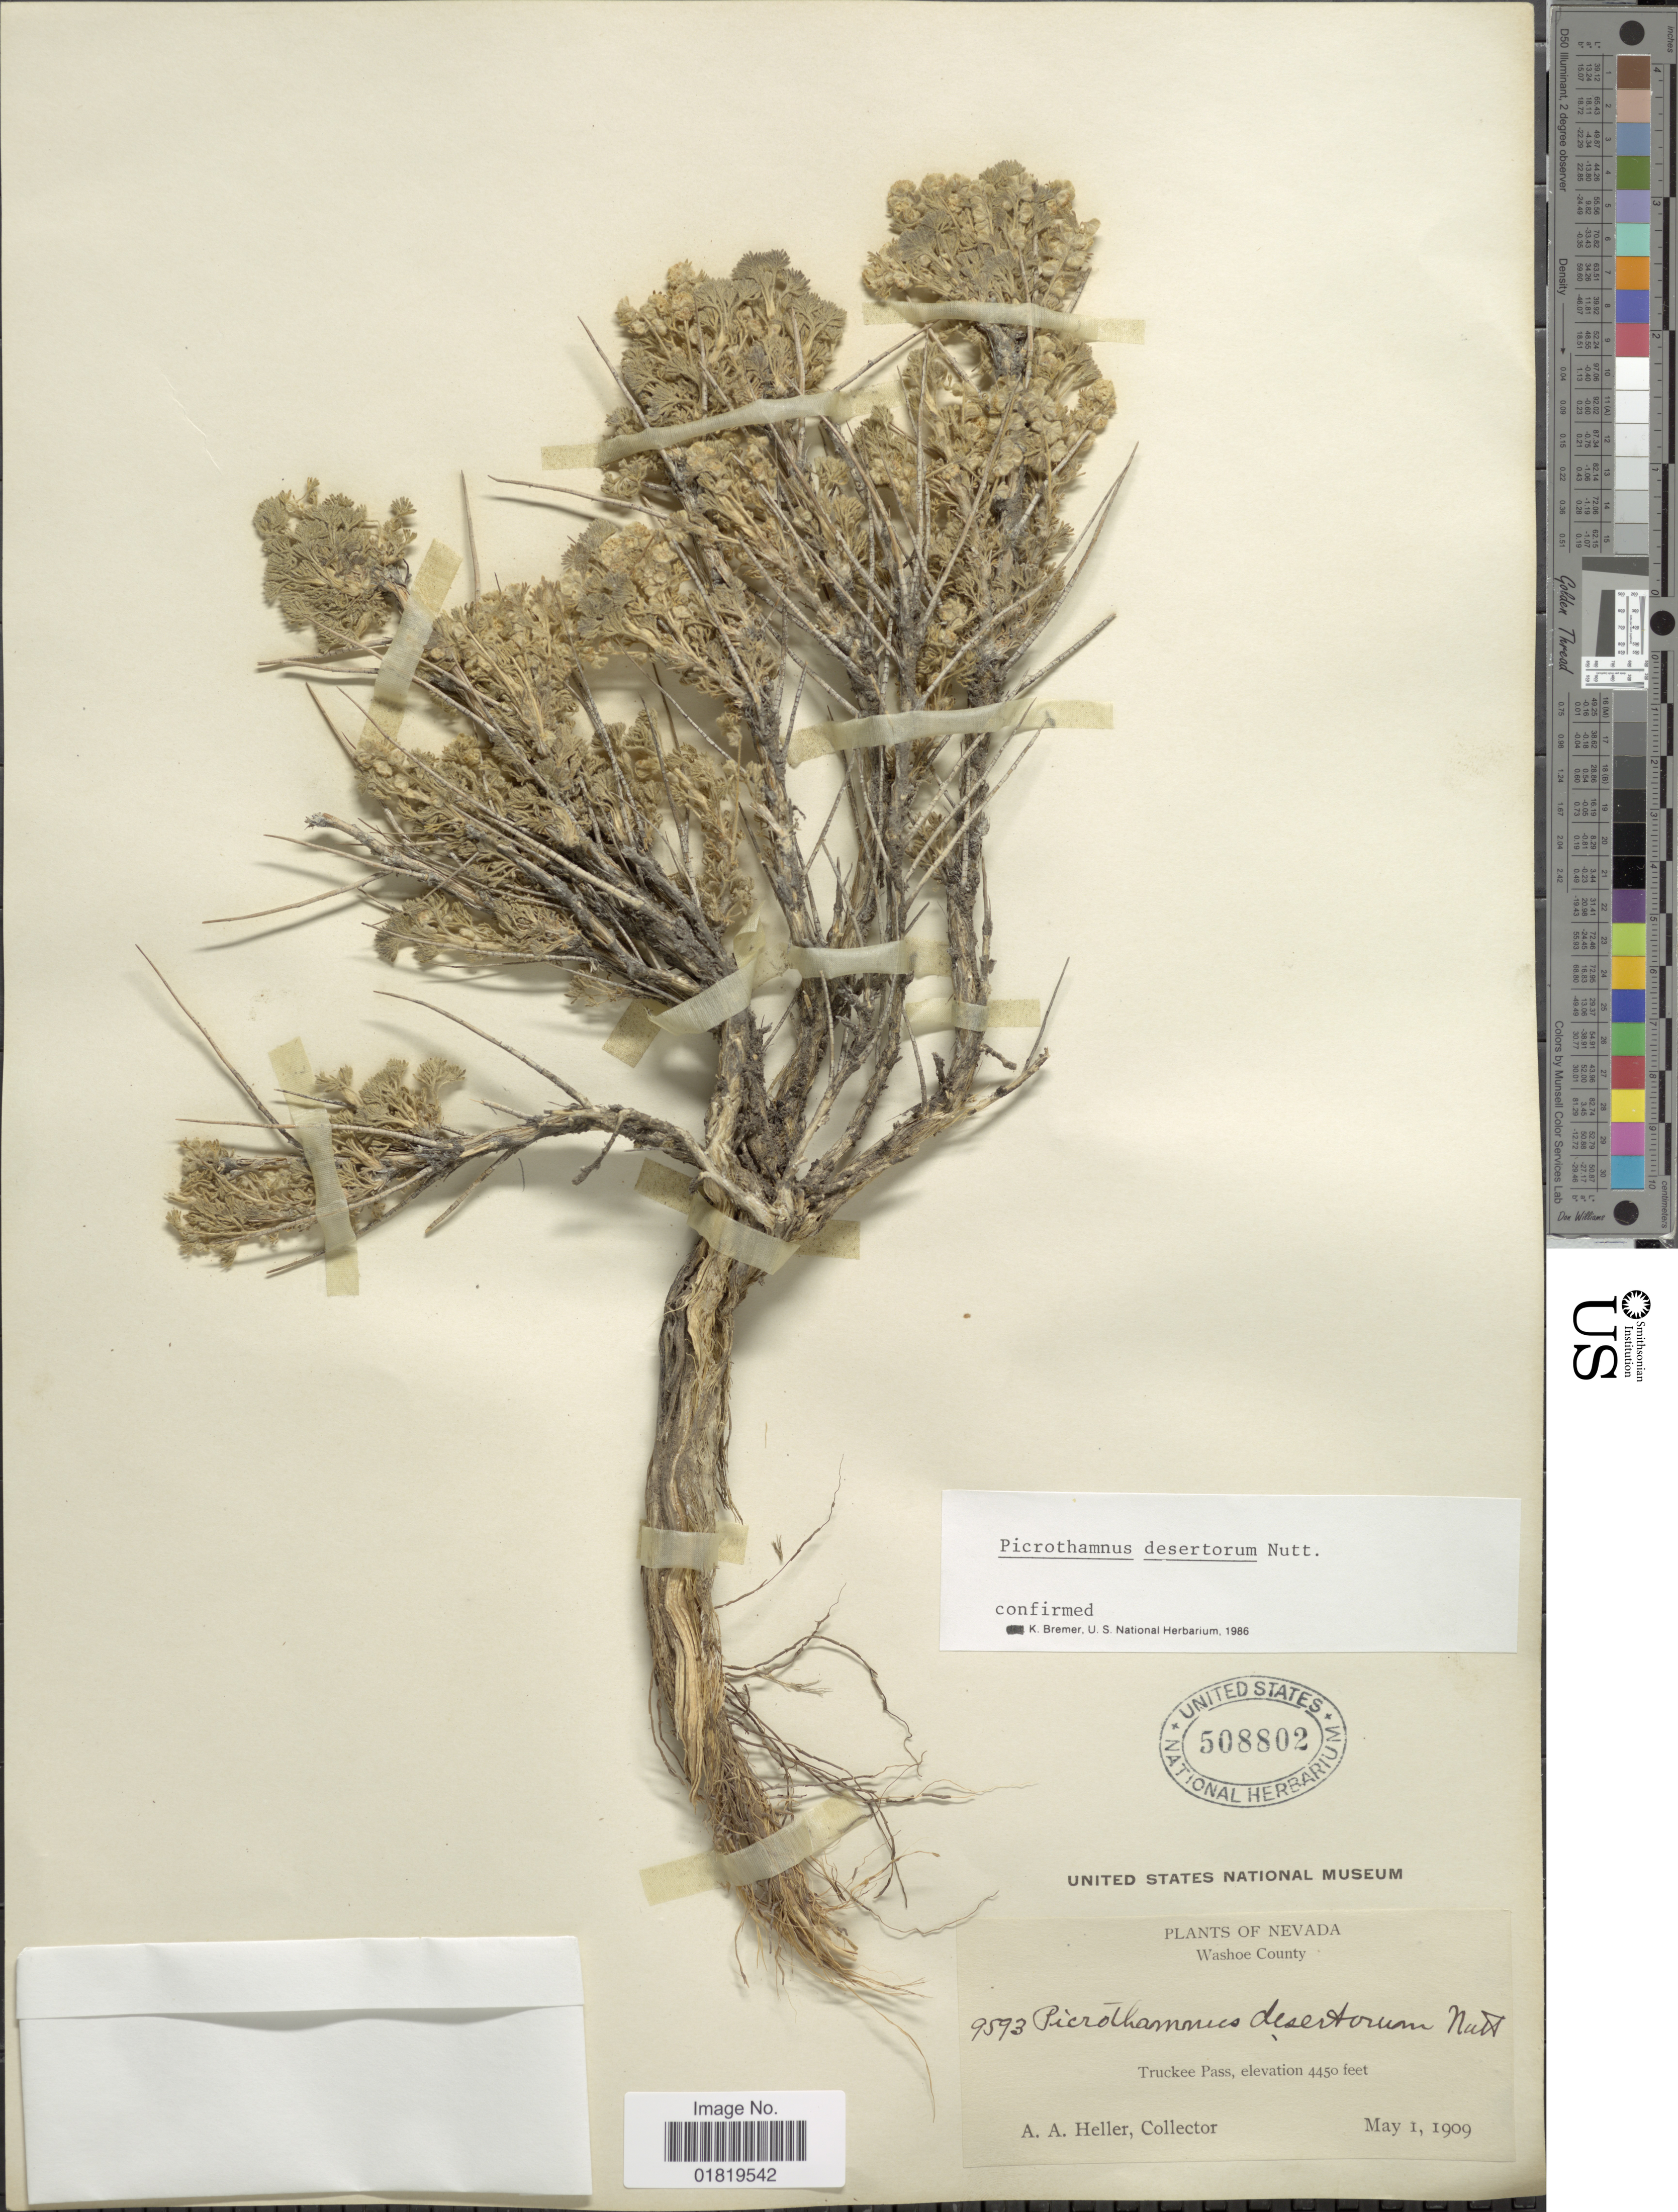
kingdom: Plantae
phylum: Tracheophyta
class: Magnoliopsida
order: Asterales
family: Asteraceae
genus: Picrothamnus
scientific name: Picrothamnus desertorum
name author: Nutt.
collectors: A. A. Heller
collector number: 9593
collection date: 1909-05-01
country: United States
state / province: Nevada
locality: Washoe County, Truckee Pass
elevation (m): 1356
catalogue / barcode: US 508802